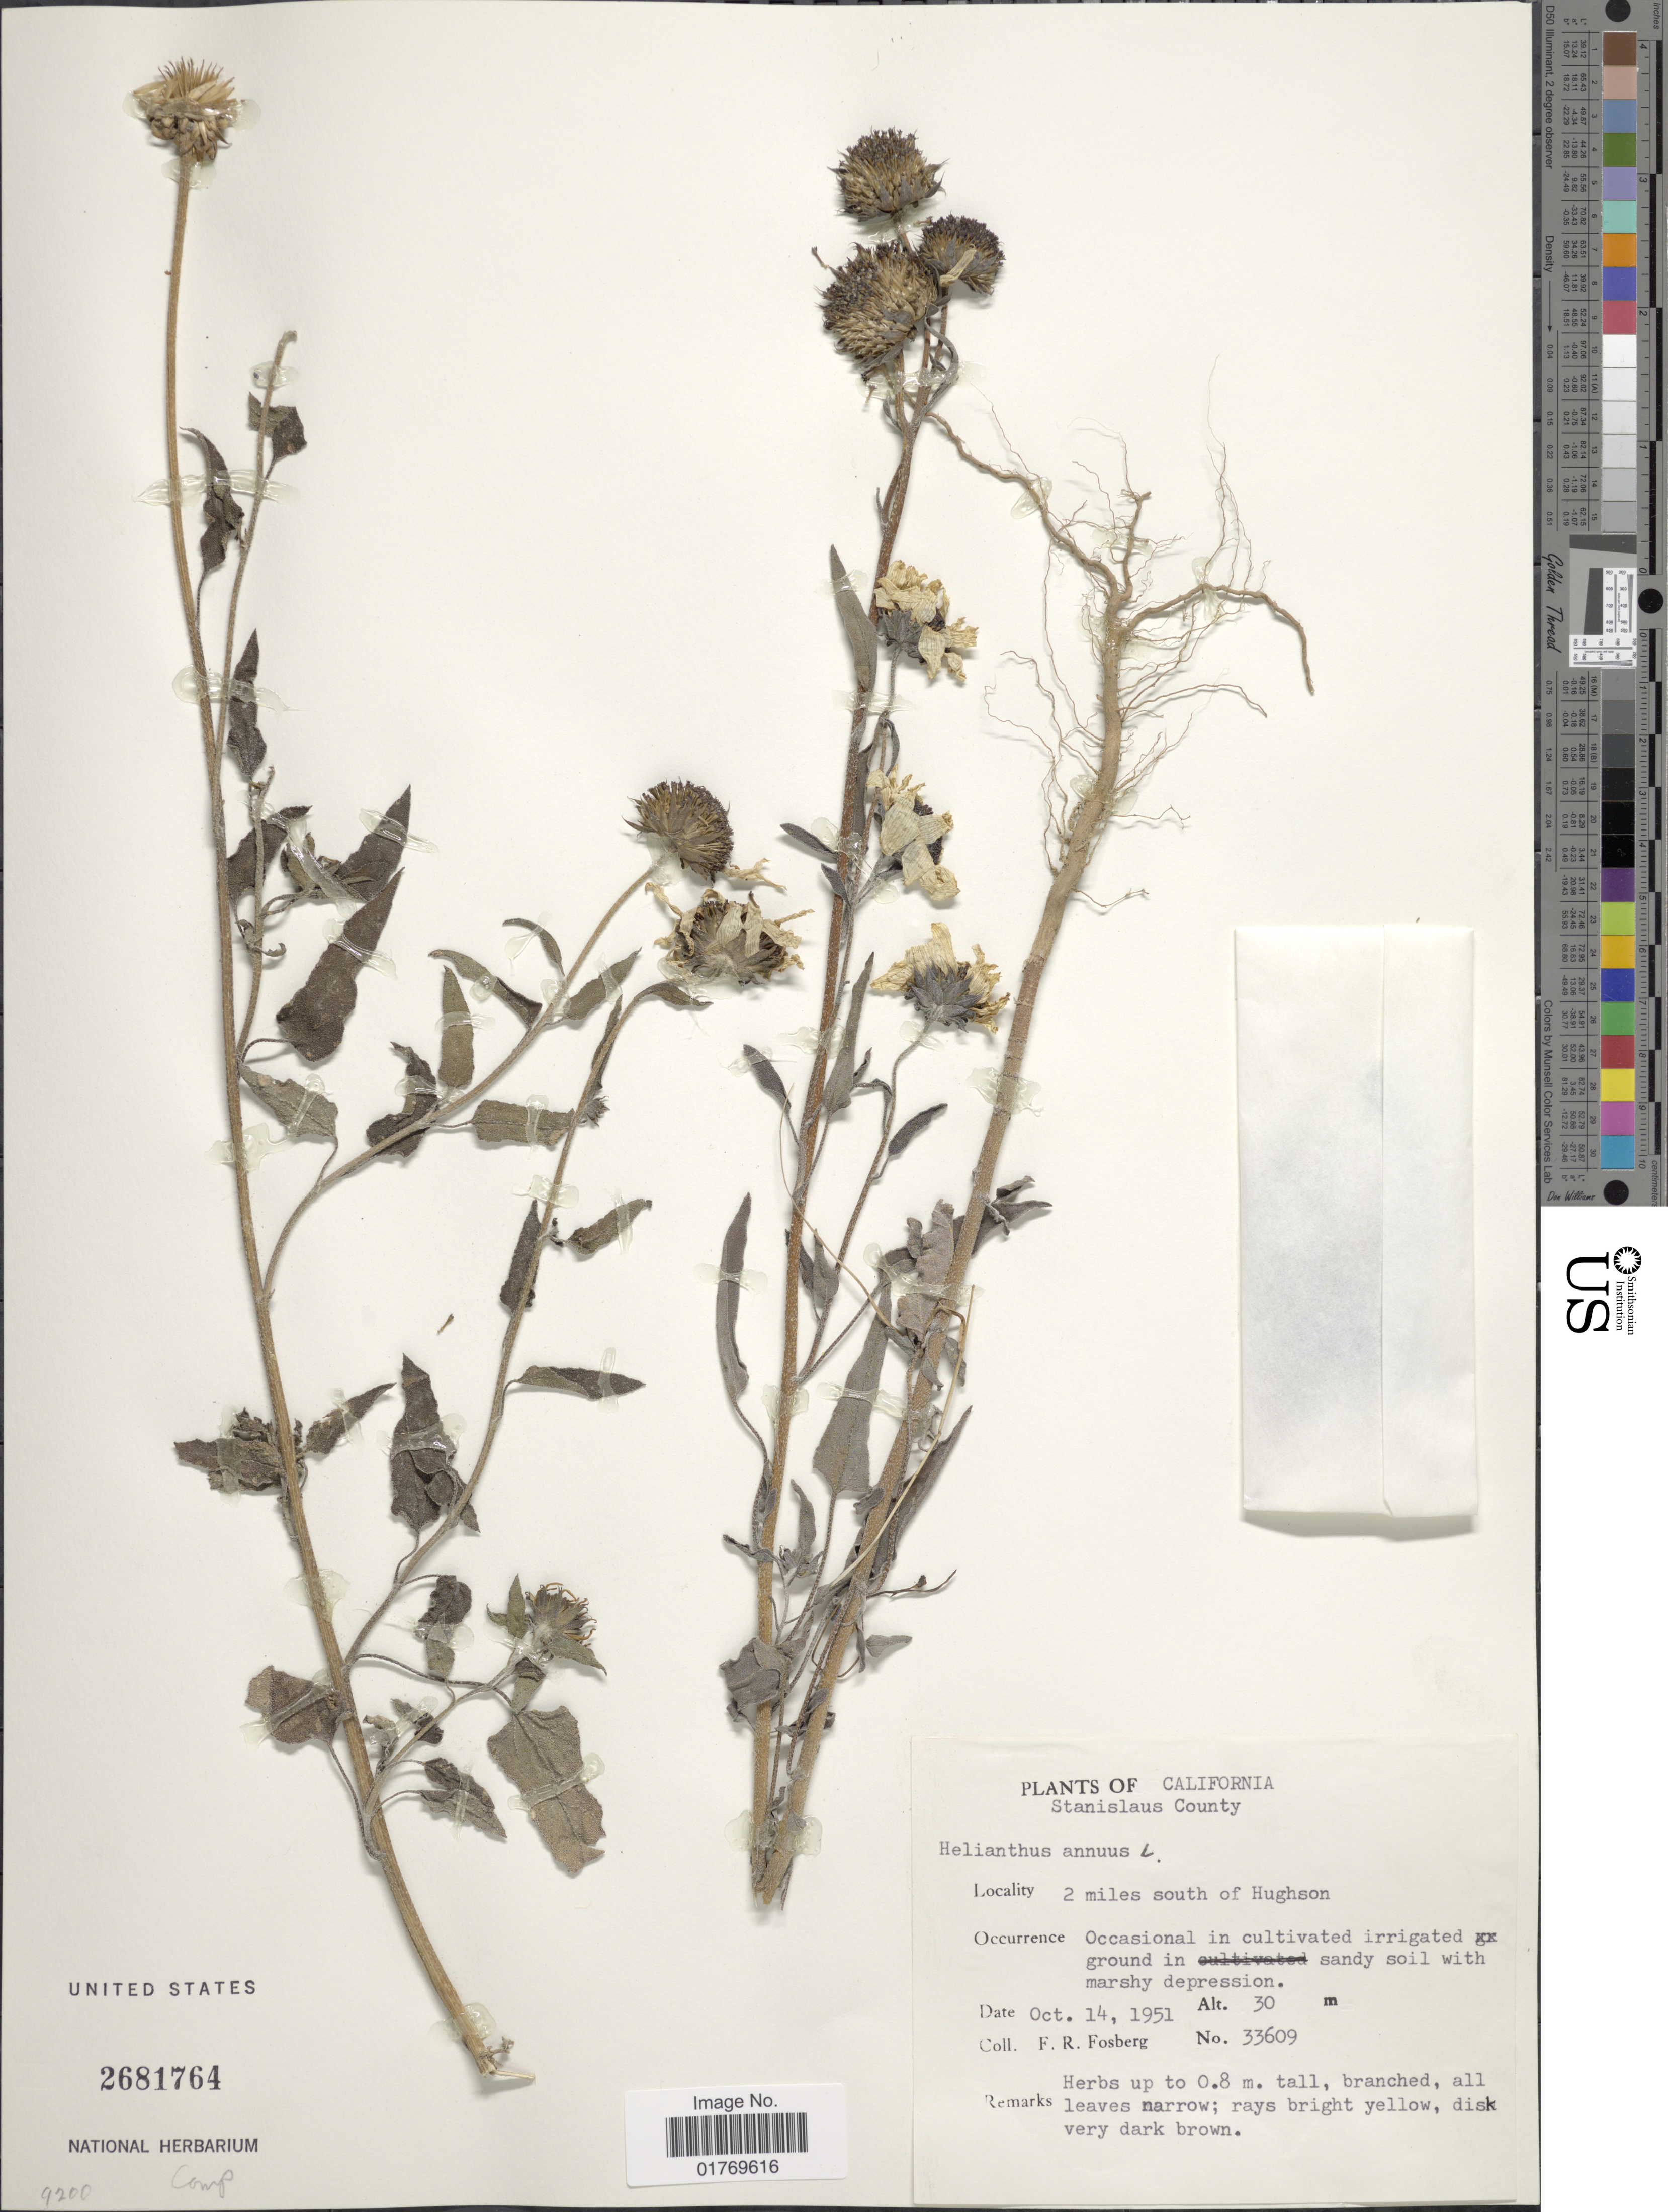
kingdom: Plantae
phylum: Tracheophyta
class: Magnoliopsida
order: Asterales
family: Asteraceae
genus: Helianthus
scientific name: Helianthus annuus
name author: L.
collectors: F. R. Fosberg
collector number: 33609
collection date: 1951-10-14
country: United States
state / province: California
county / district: Stanislaus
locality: Stanislaus County, 2 miles south of Hughson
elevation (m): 30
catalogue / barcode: US 2681764